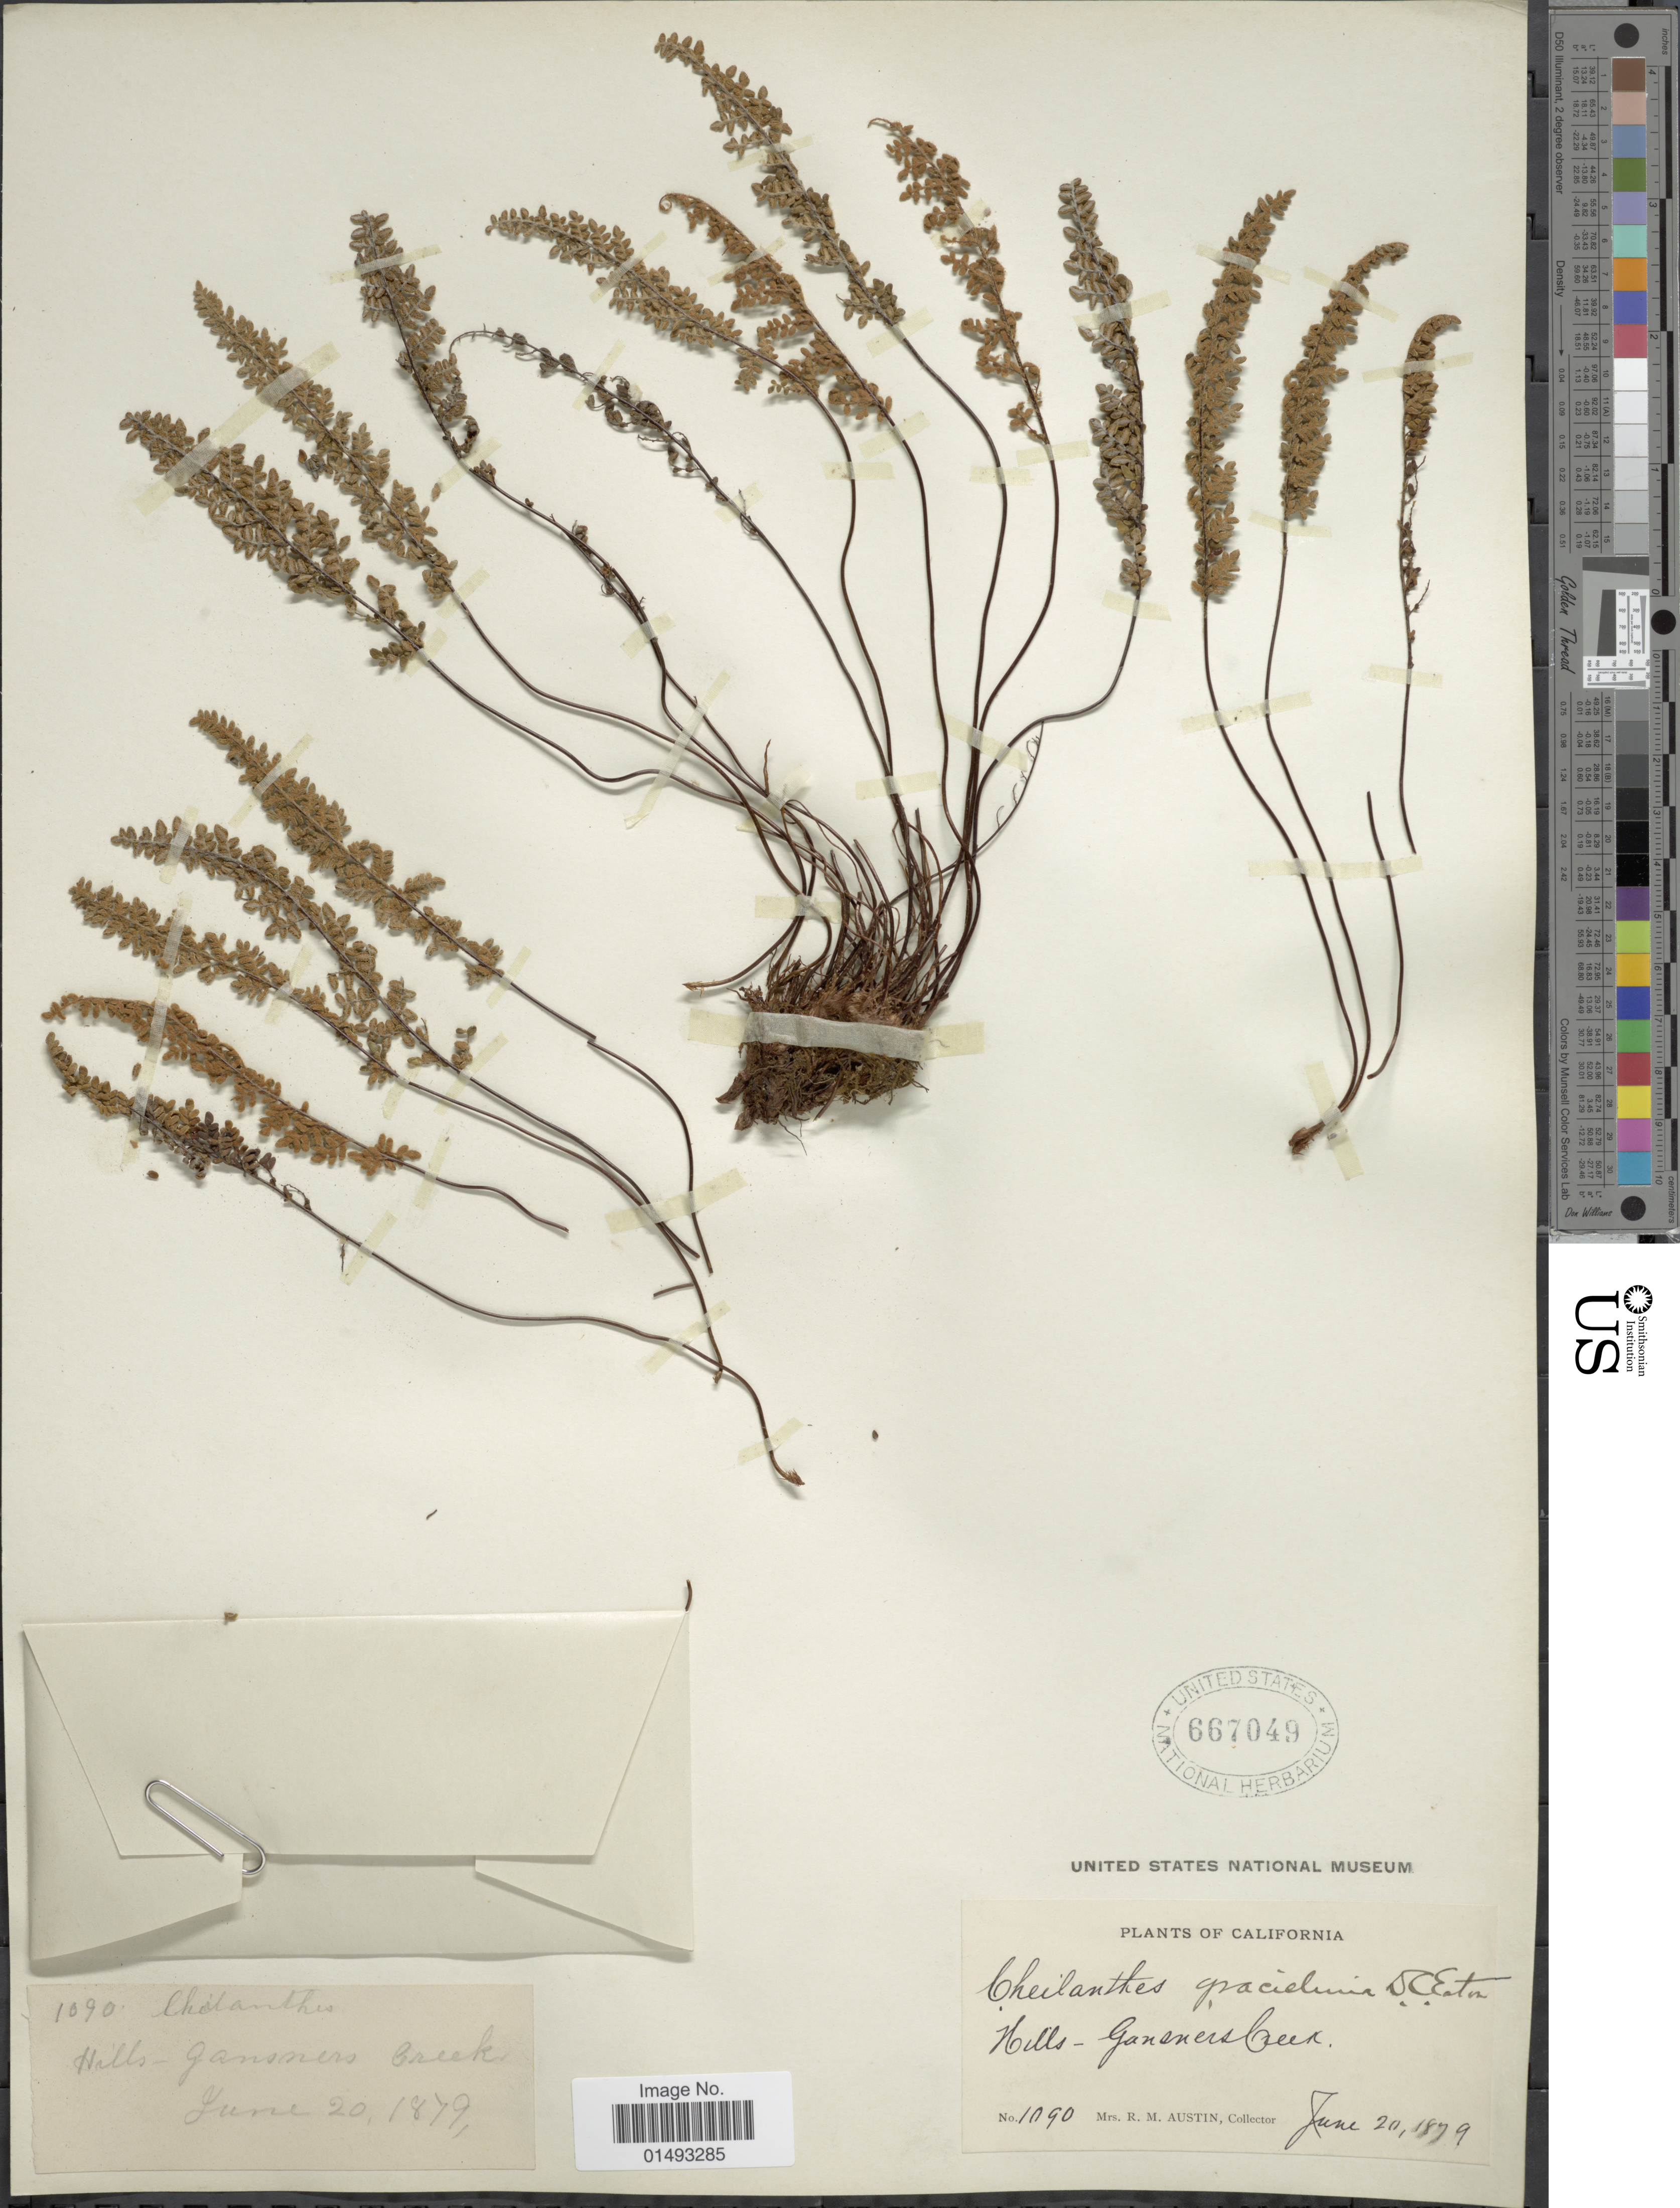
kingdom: Plantae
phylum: Tracheophyta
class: Polypodiopsida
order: Polypodiales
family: Pteridaceae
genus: Myriopteris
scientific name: Myriopteris gracillima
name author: (D.C. Eaton) J. Sm.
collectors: R. Austin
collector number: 1090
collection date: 1879-06-20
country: United States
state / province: California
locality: Hills-Gansmers Creek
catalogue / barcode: US 667049